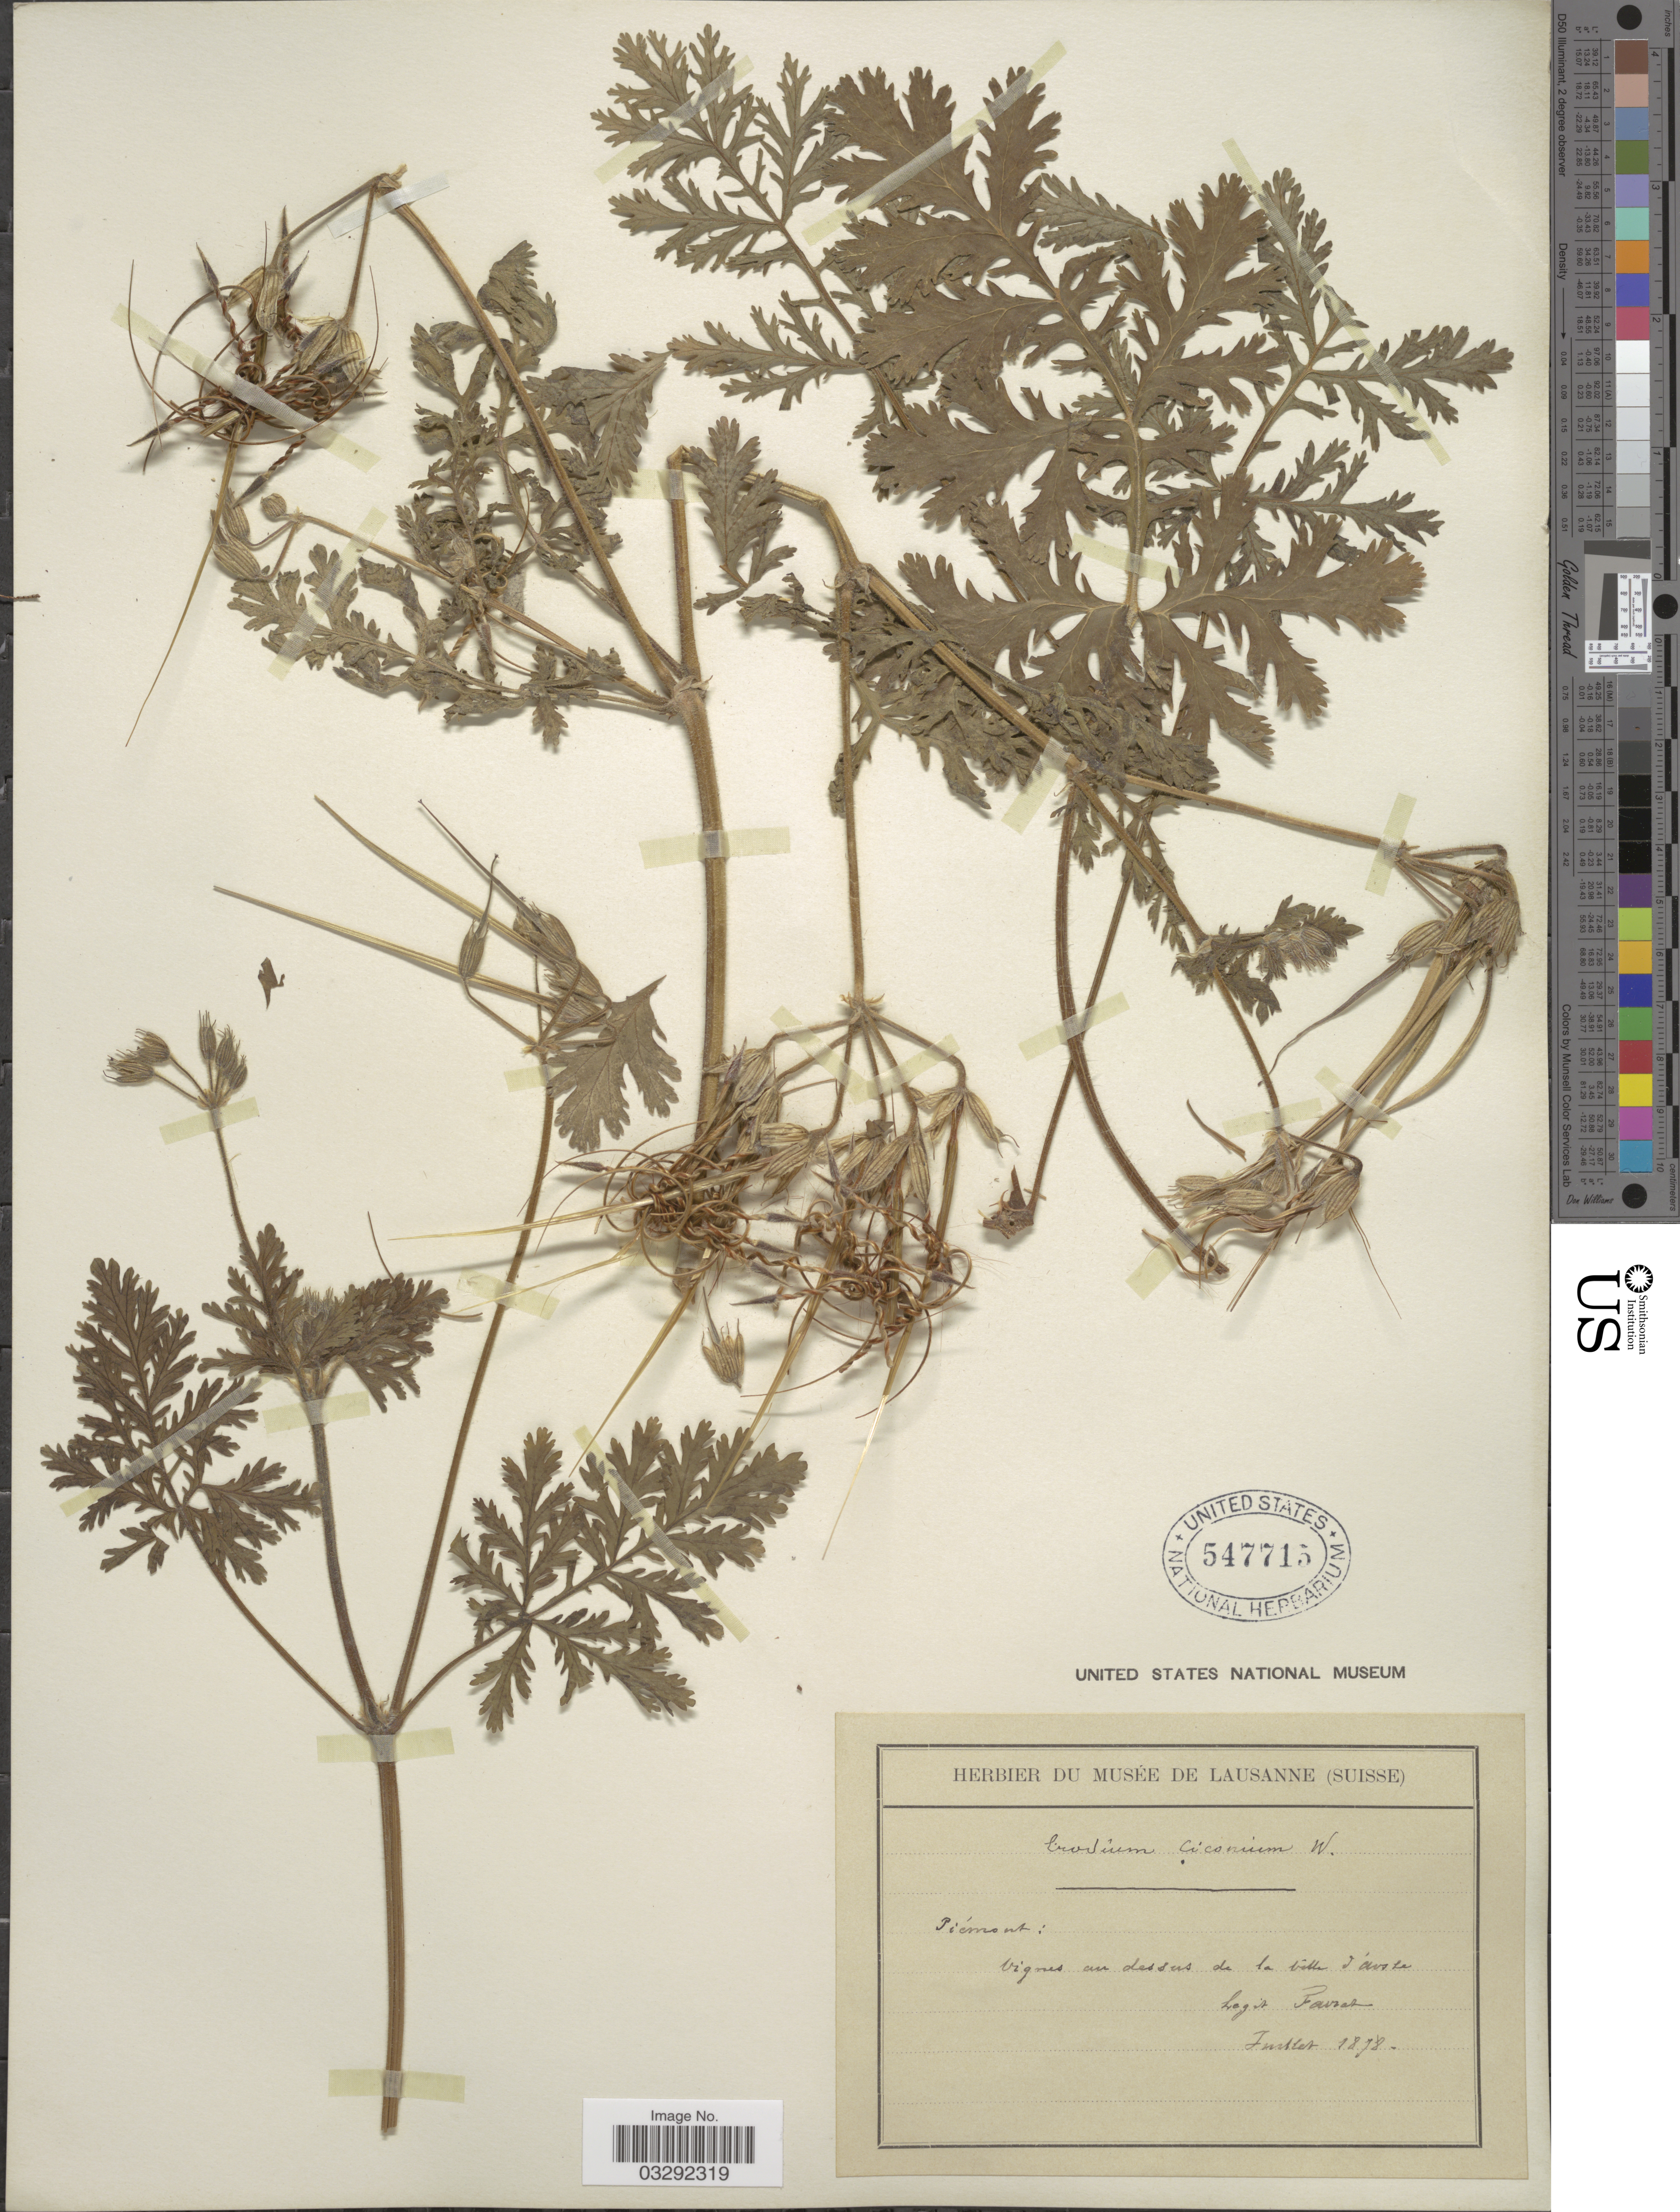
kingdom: Plantae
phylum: Tracheophyta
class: Magnoliopsida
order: Geraniales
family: Geraniaceae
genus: Erodium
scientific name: Erodium ciconium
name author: (L.) L'Hér.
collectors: L. Favrat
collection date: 1878-07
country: Italy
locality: Piémont: Vignes au dessus de la bélle d'Aoste.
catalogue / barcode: US 547715